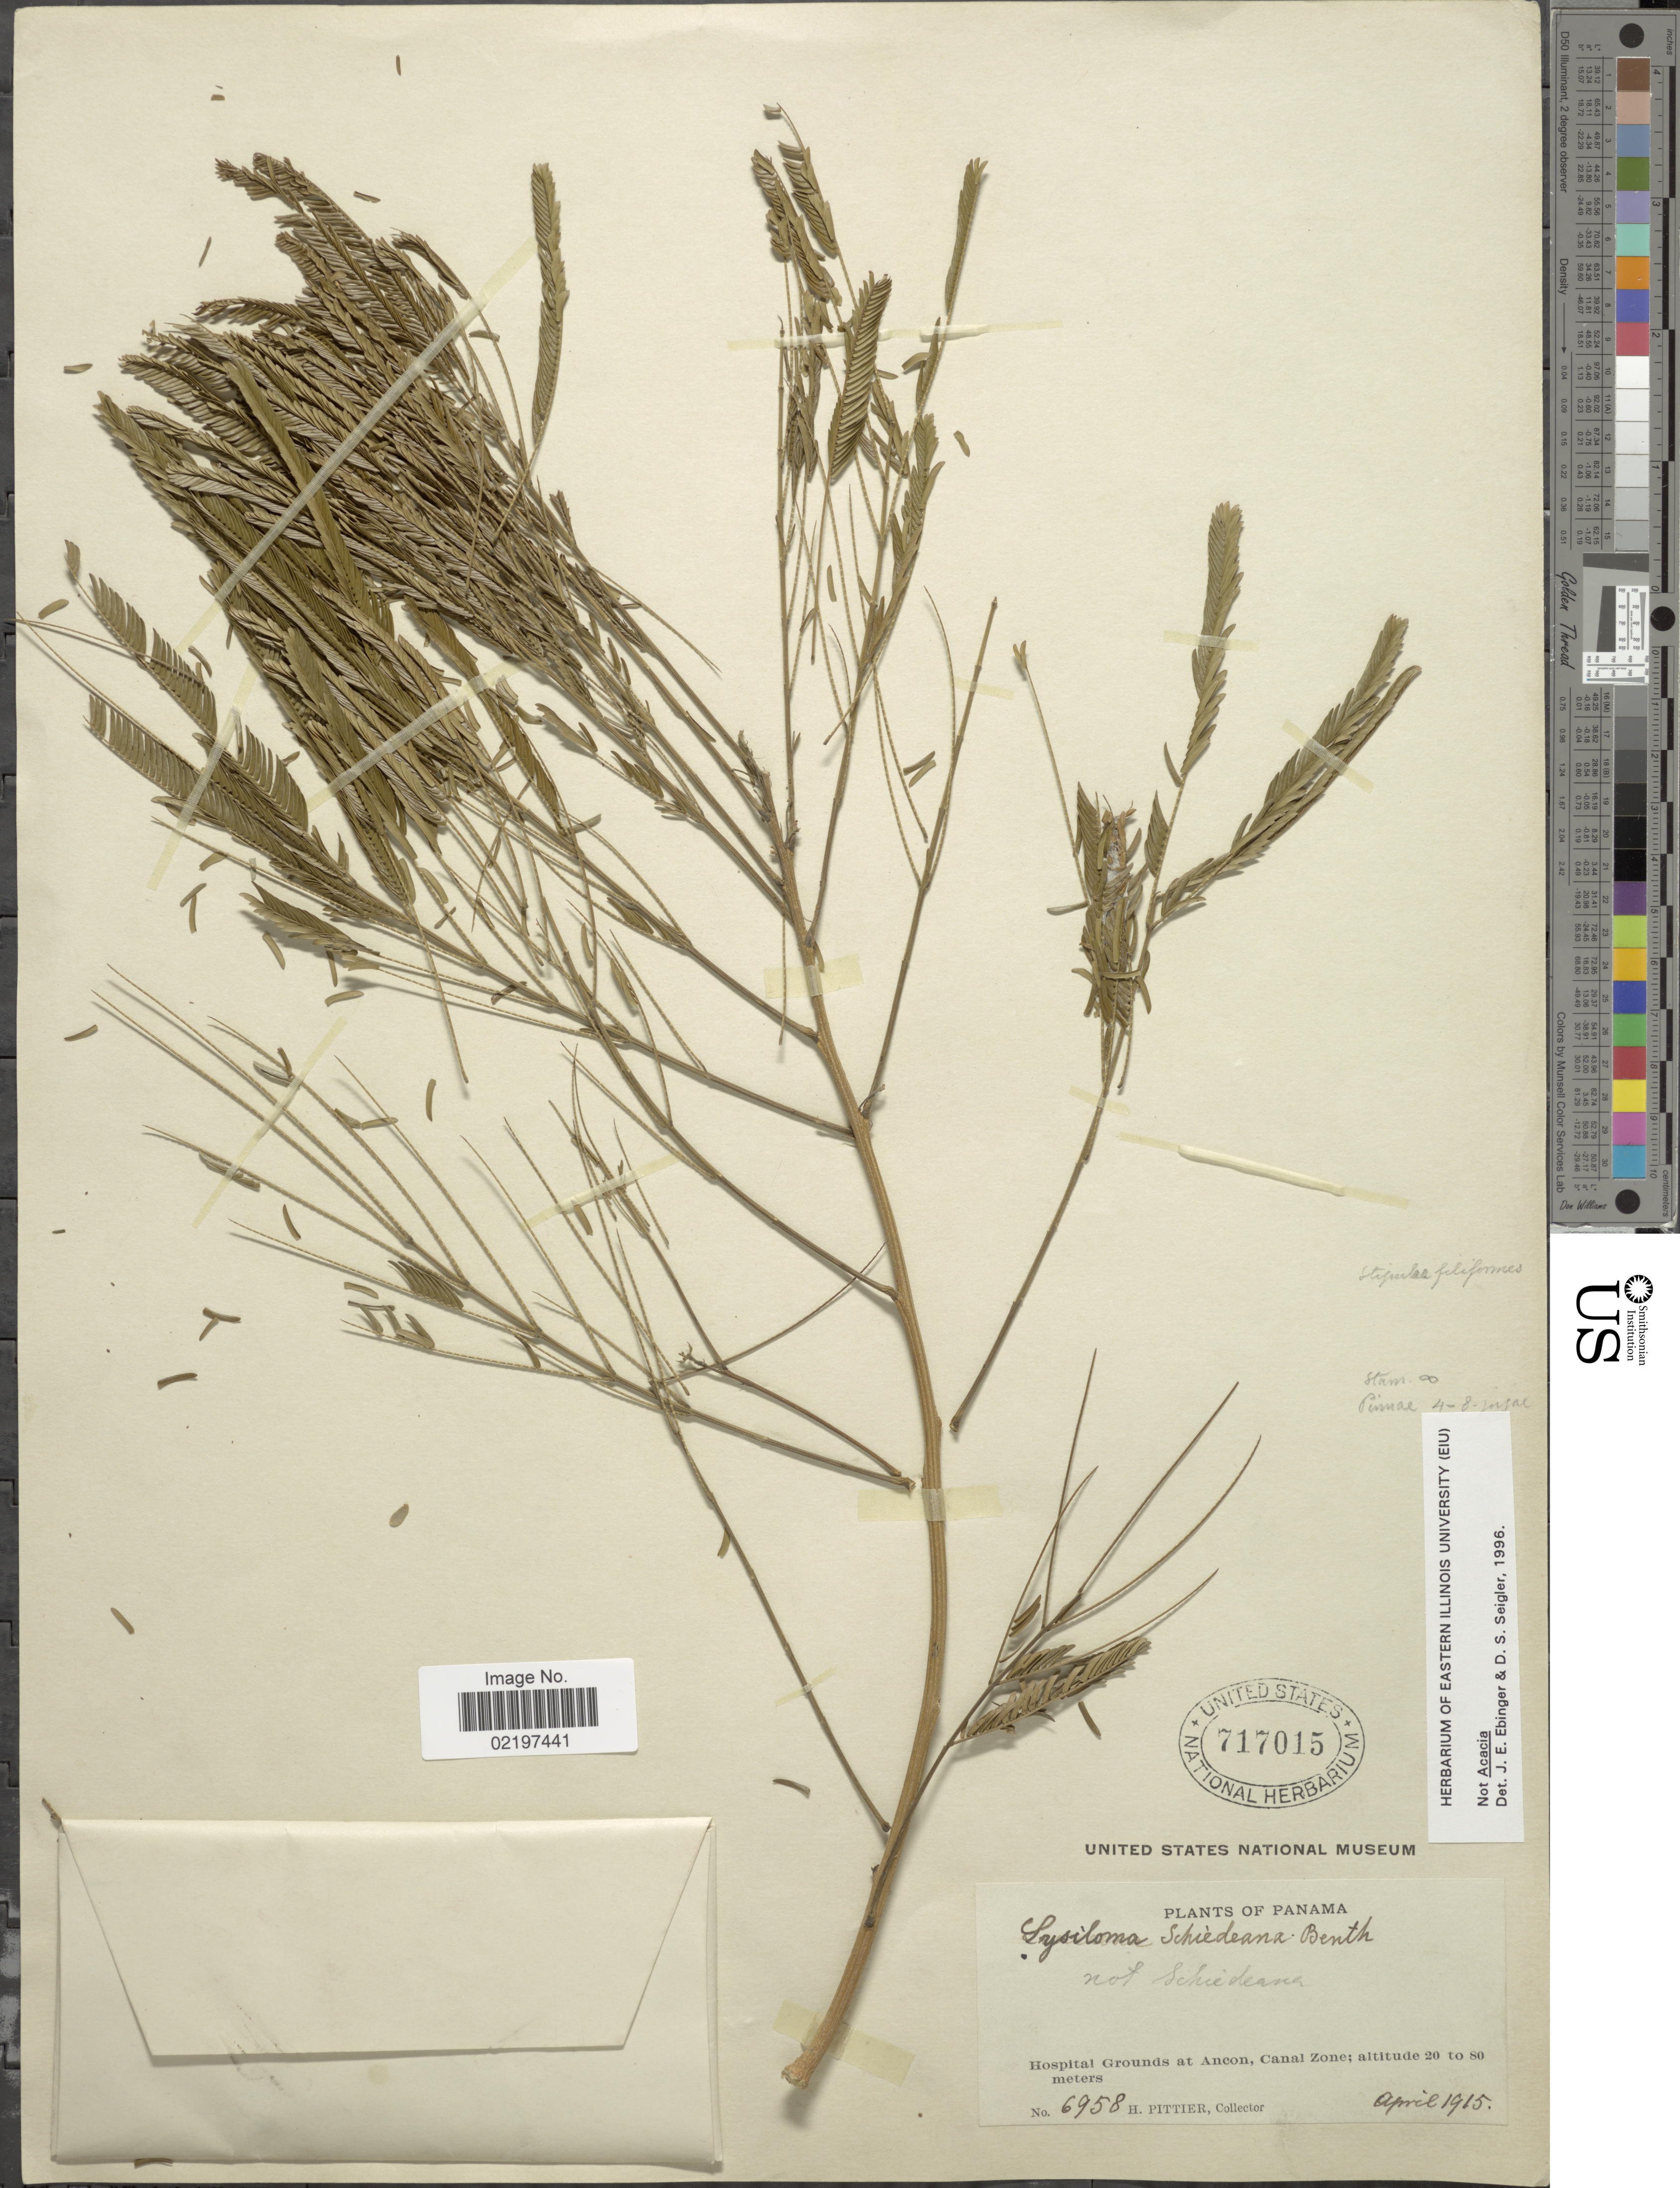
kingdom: Plantae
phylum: Tracheophyta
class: Magnoliopsida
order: Fabales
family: Fabaceae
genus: Lysiloma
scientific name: Lysiloma sp.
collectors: H. F. Pittier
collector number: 6958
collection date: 1915-04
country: Panama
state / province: Colón / Panamá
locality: Hospital Grounds at Ancon, Canal Zone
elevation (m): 20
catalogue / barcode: US 717015